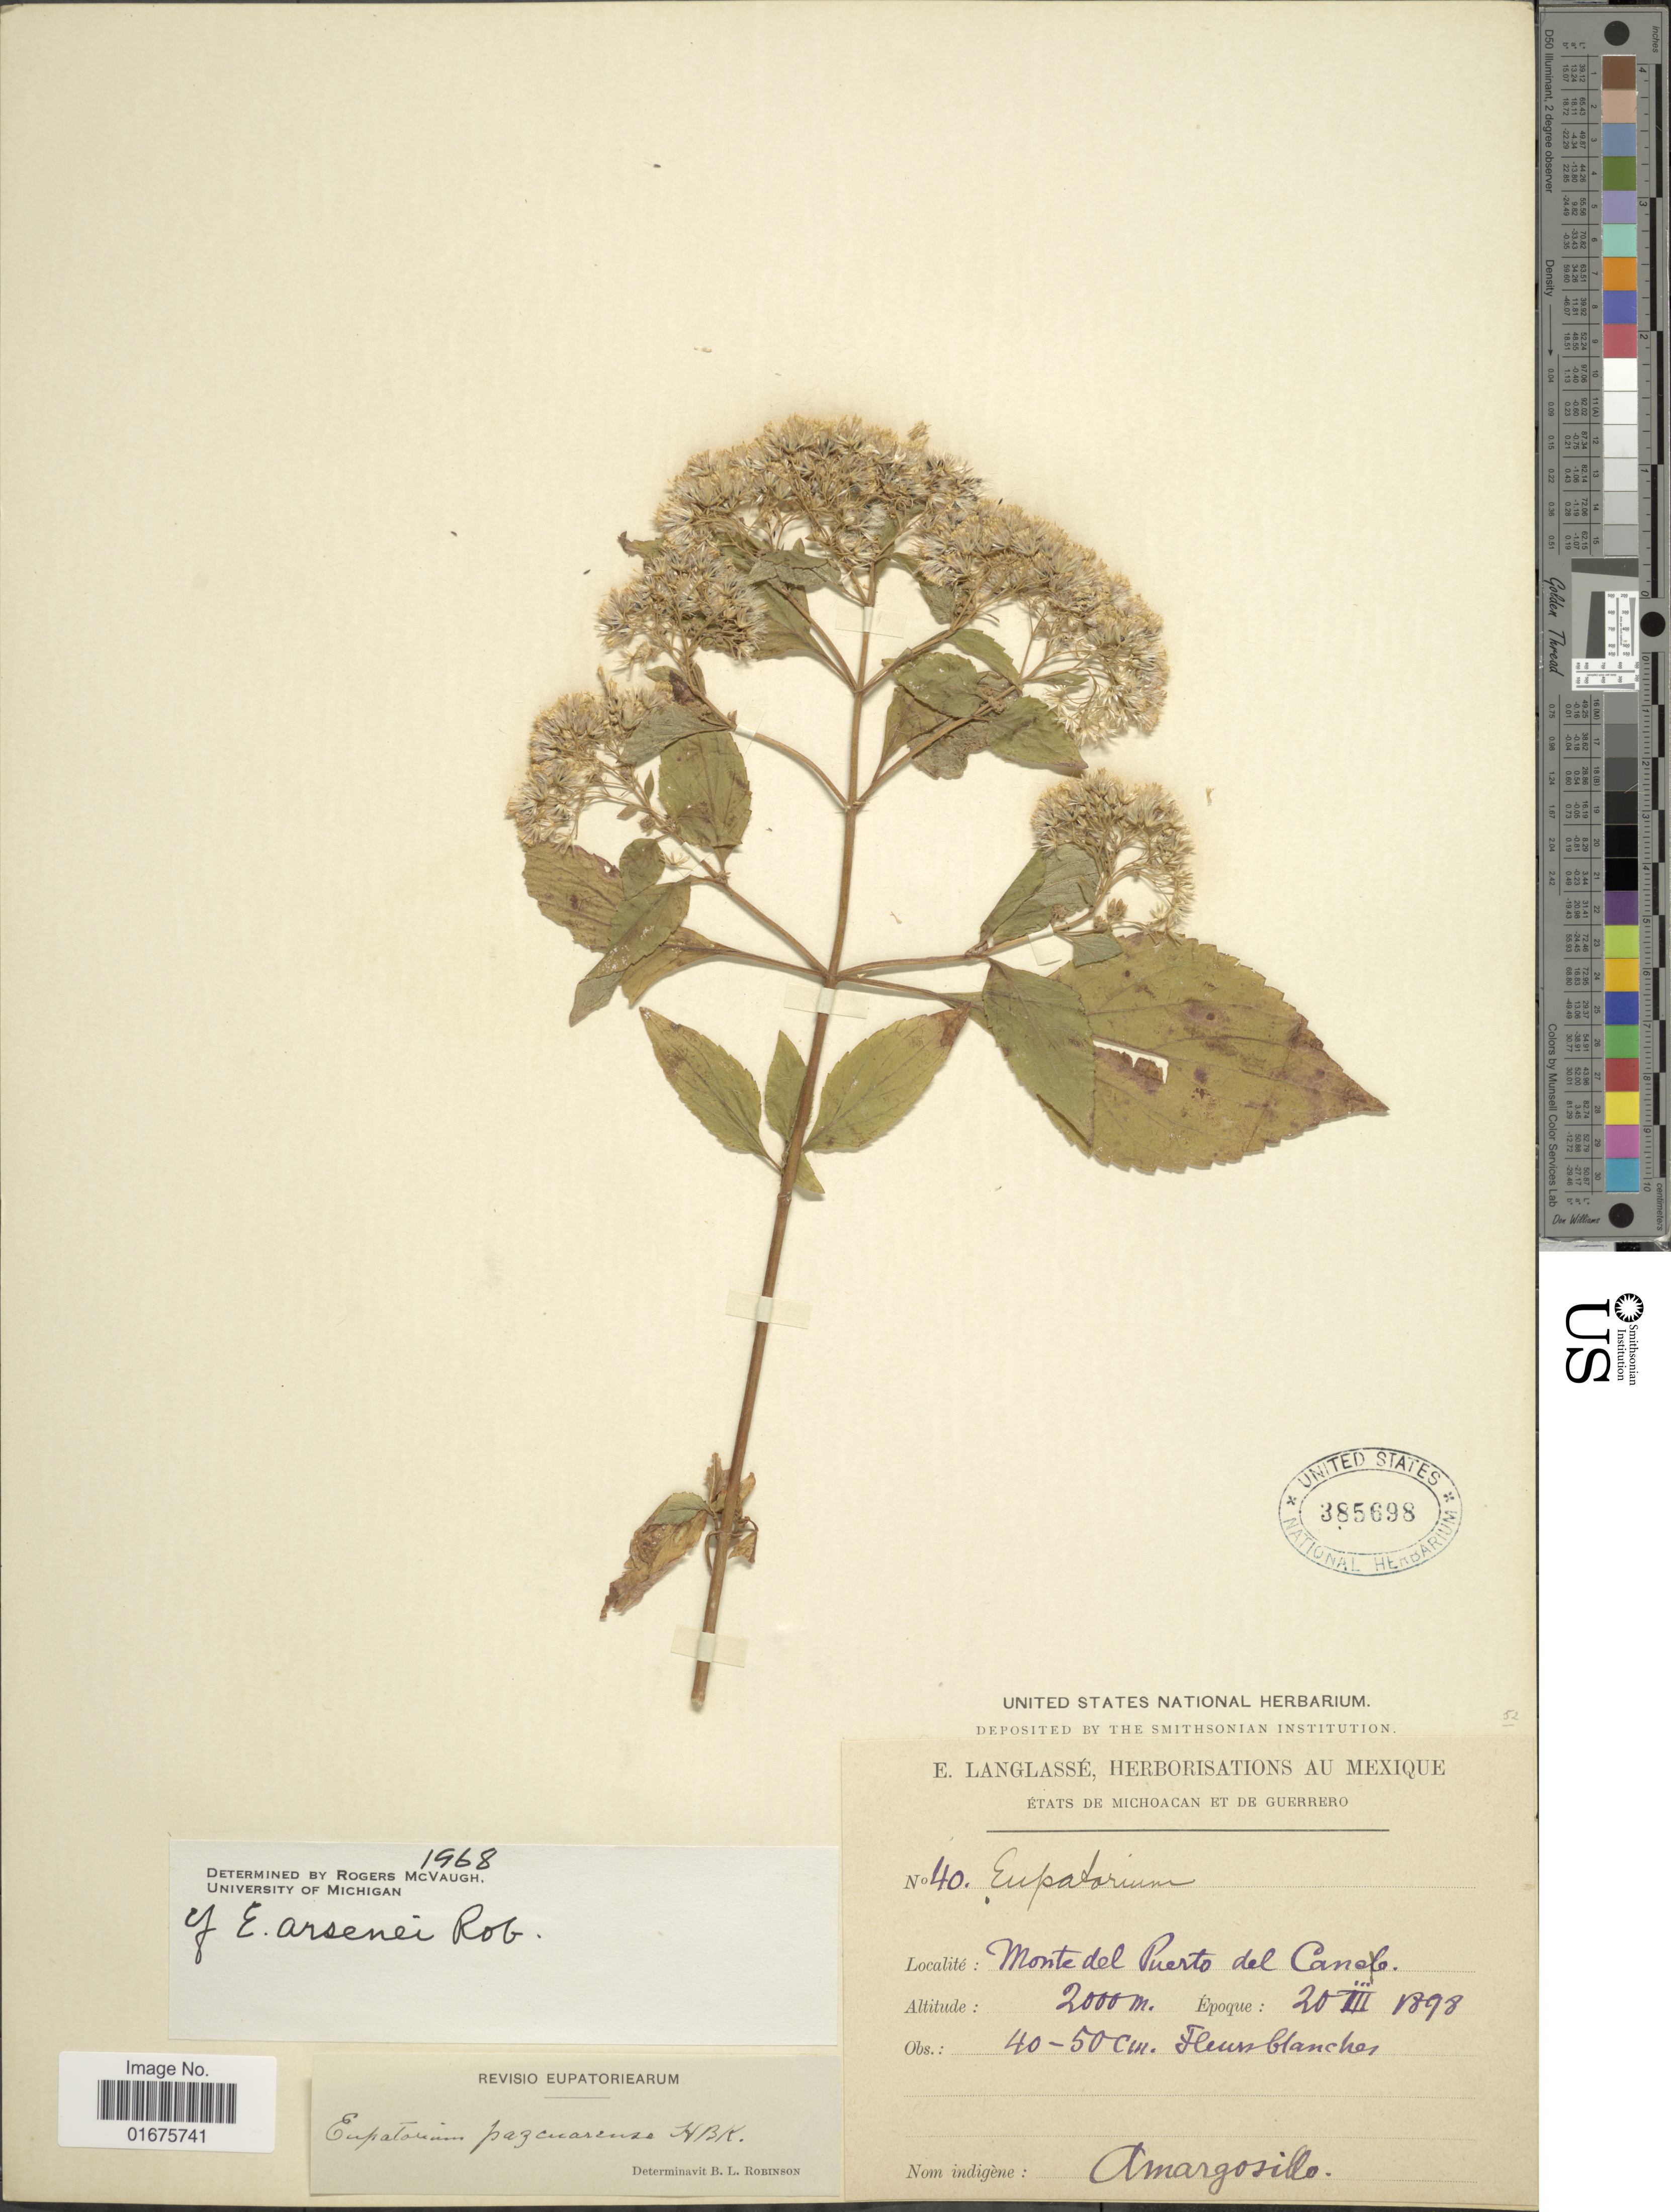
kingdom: Plantae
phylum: Tracheophyta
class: Magnoliopsida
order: Asterales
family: Asteraceae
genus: Ageratina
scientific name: Ageratina dolichobasis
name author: (Mc Vaugh) R.M. King & H. Rob.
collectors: E. Langlassé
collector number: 40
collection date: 1898-03-20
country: Mexico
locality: Etats de Michoacan et de Guerrero, Monte del Puerto del Canelo [interpreted]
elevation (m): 2000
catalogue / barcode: US 385698